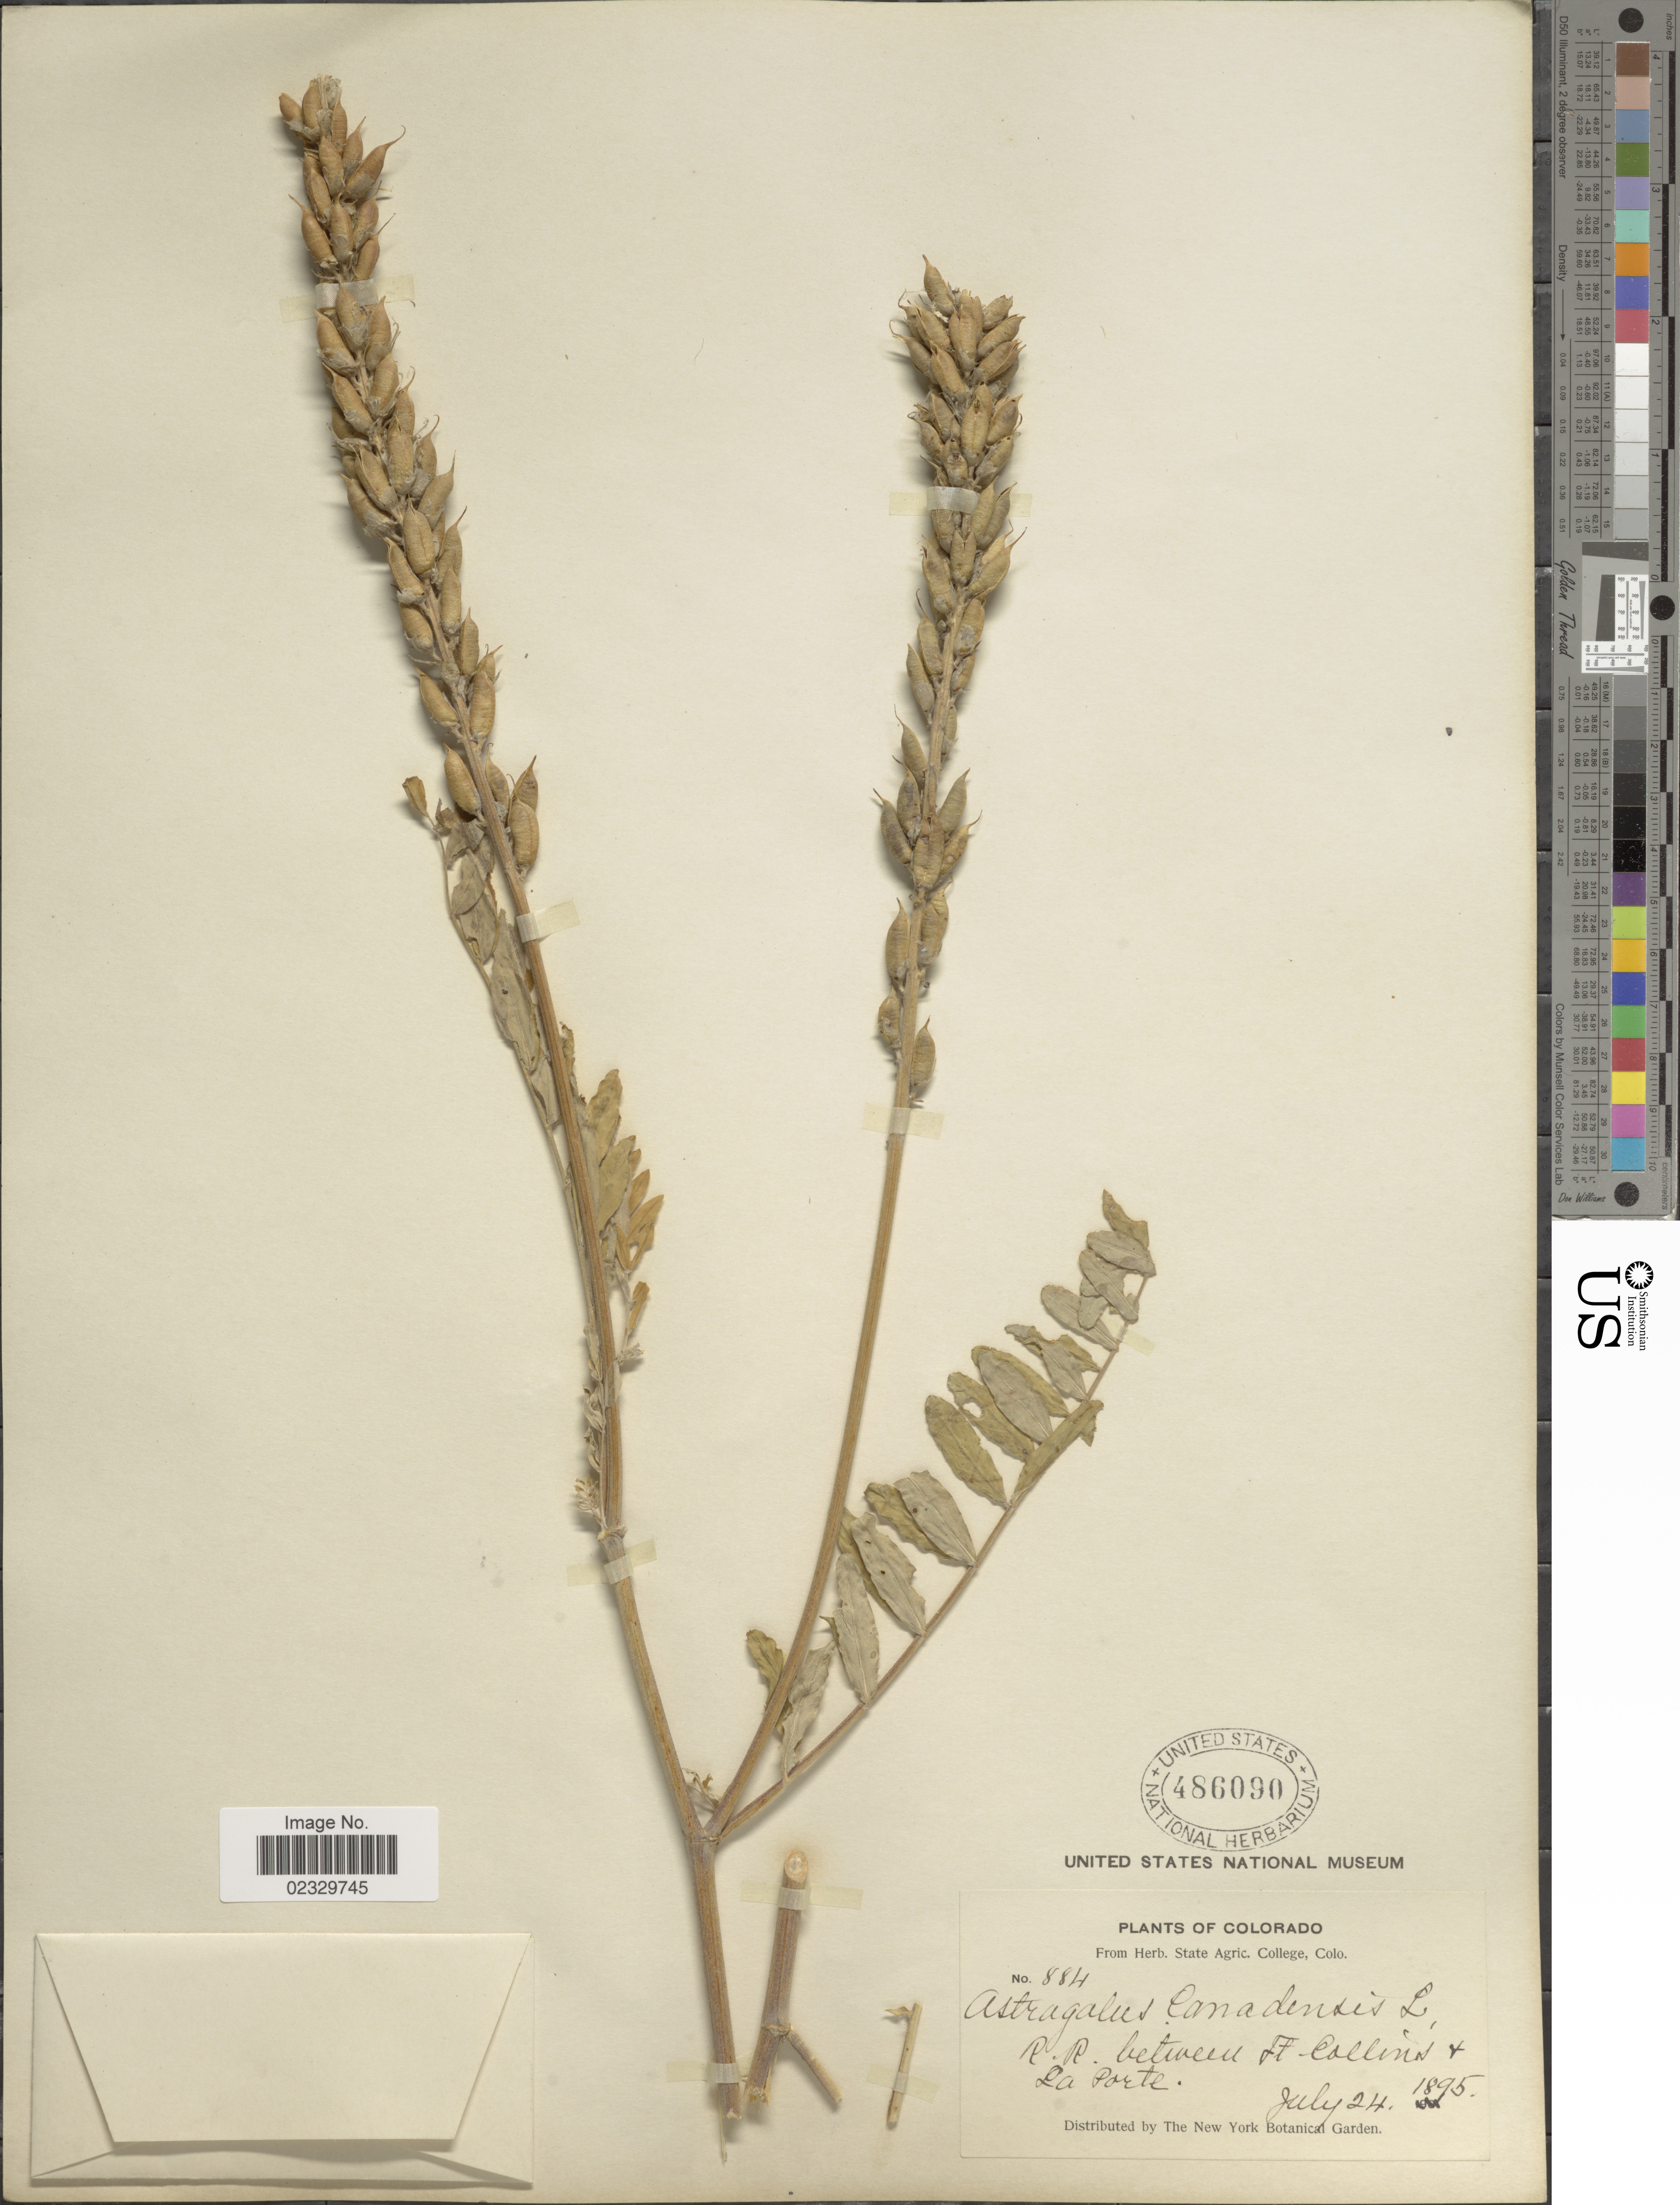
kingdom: Plantae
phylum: Tracheophyta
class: Magnoliopsida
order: Fabales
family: Fabaceae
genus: Astragalus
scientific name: Astragalus canadensis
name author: L.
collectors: ex herb. State Agric. College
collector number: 884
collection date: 1895-07-24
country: United States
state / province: Colorado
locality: R.R. between Ft. Collins & La Porte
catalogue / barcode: US 486090